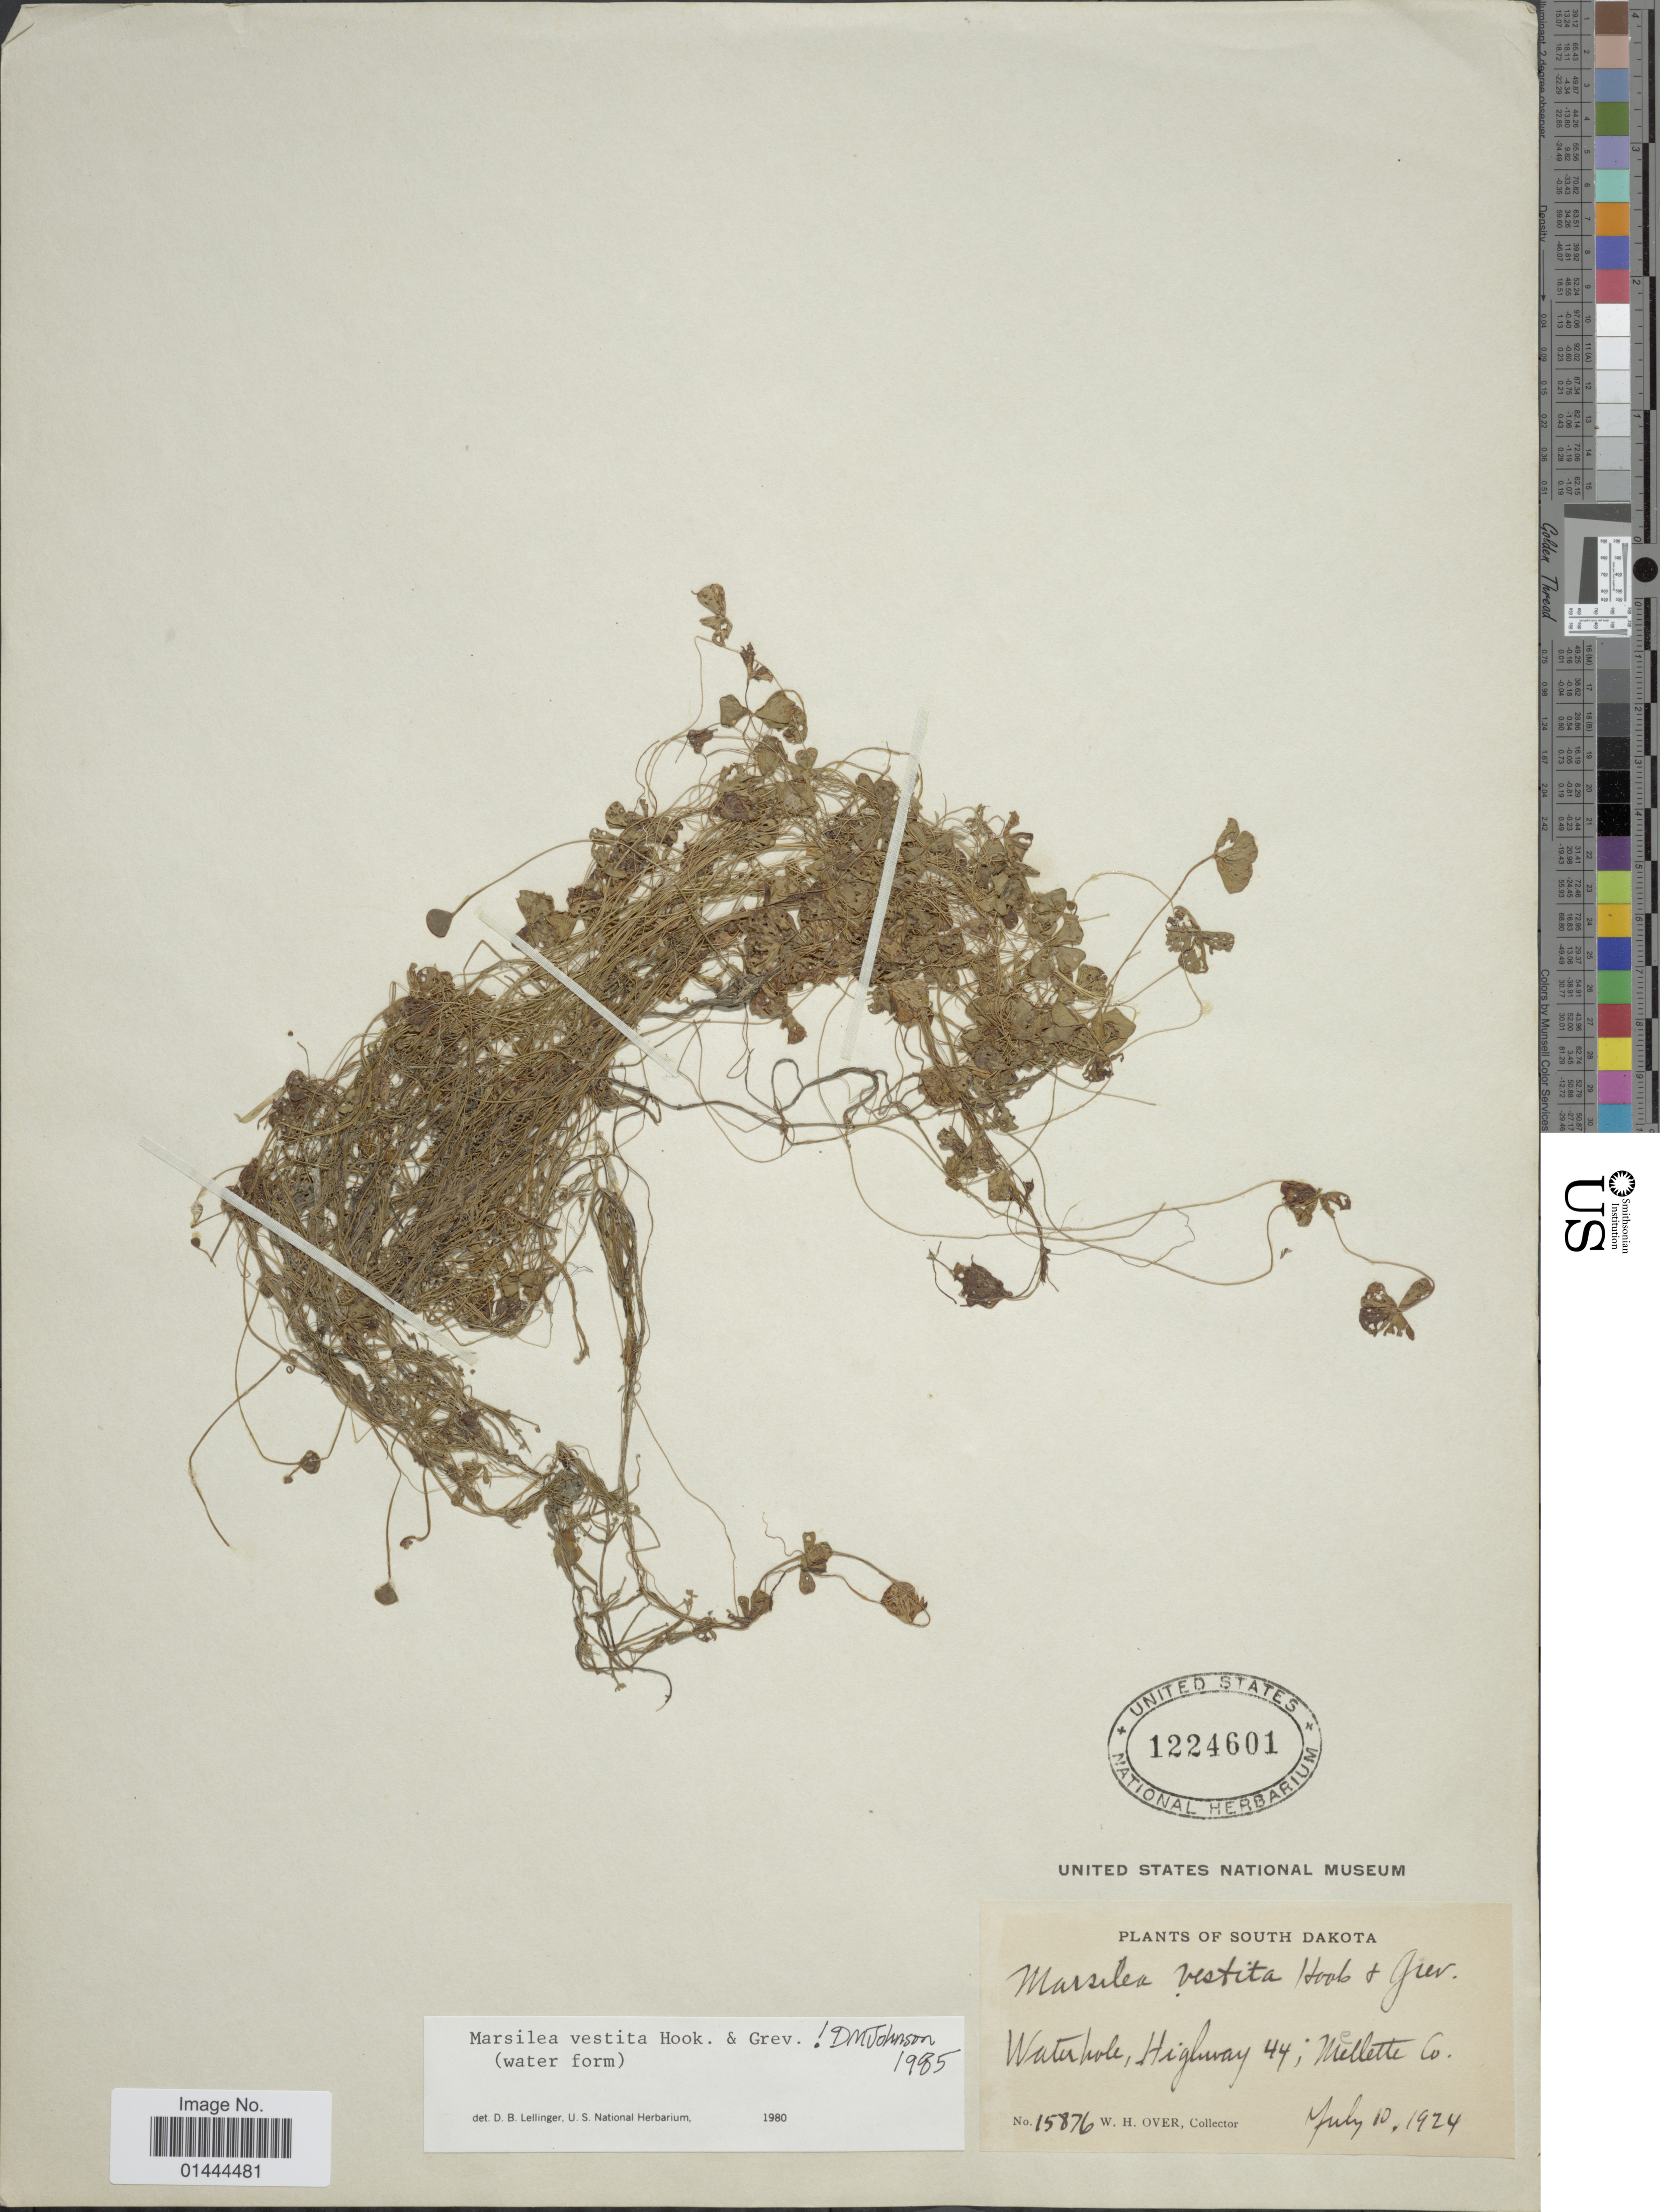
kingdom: Plantae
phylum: Tracheophyta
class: Polypodiopsida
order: Salviniales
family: Marsileaceae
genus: Marsilea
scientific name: Marsilea vestita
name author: Hook. & Grev.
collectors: W. Over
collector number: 15876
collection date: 1924-07-10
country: United States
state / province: South Dakota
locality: Waterhole, Highway 44; Mellette Co.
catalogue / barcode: US 1224601